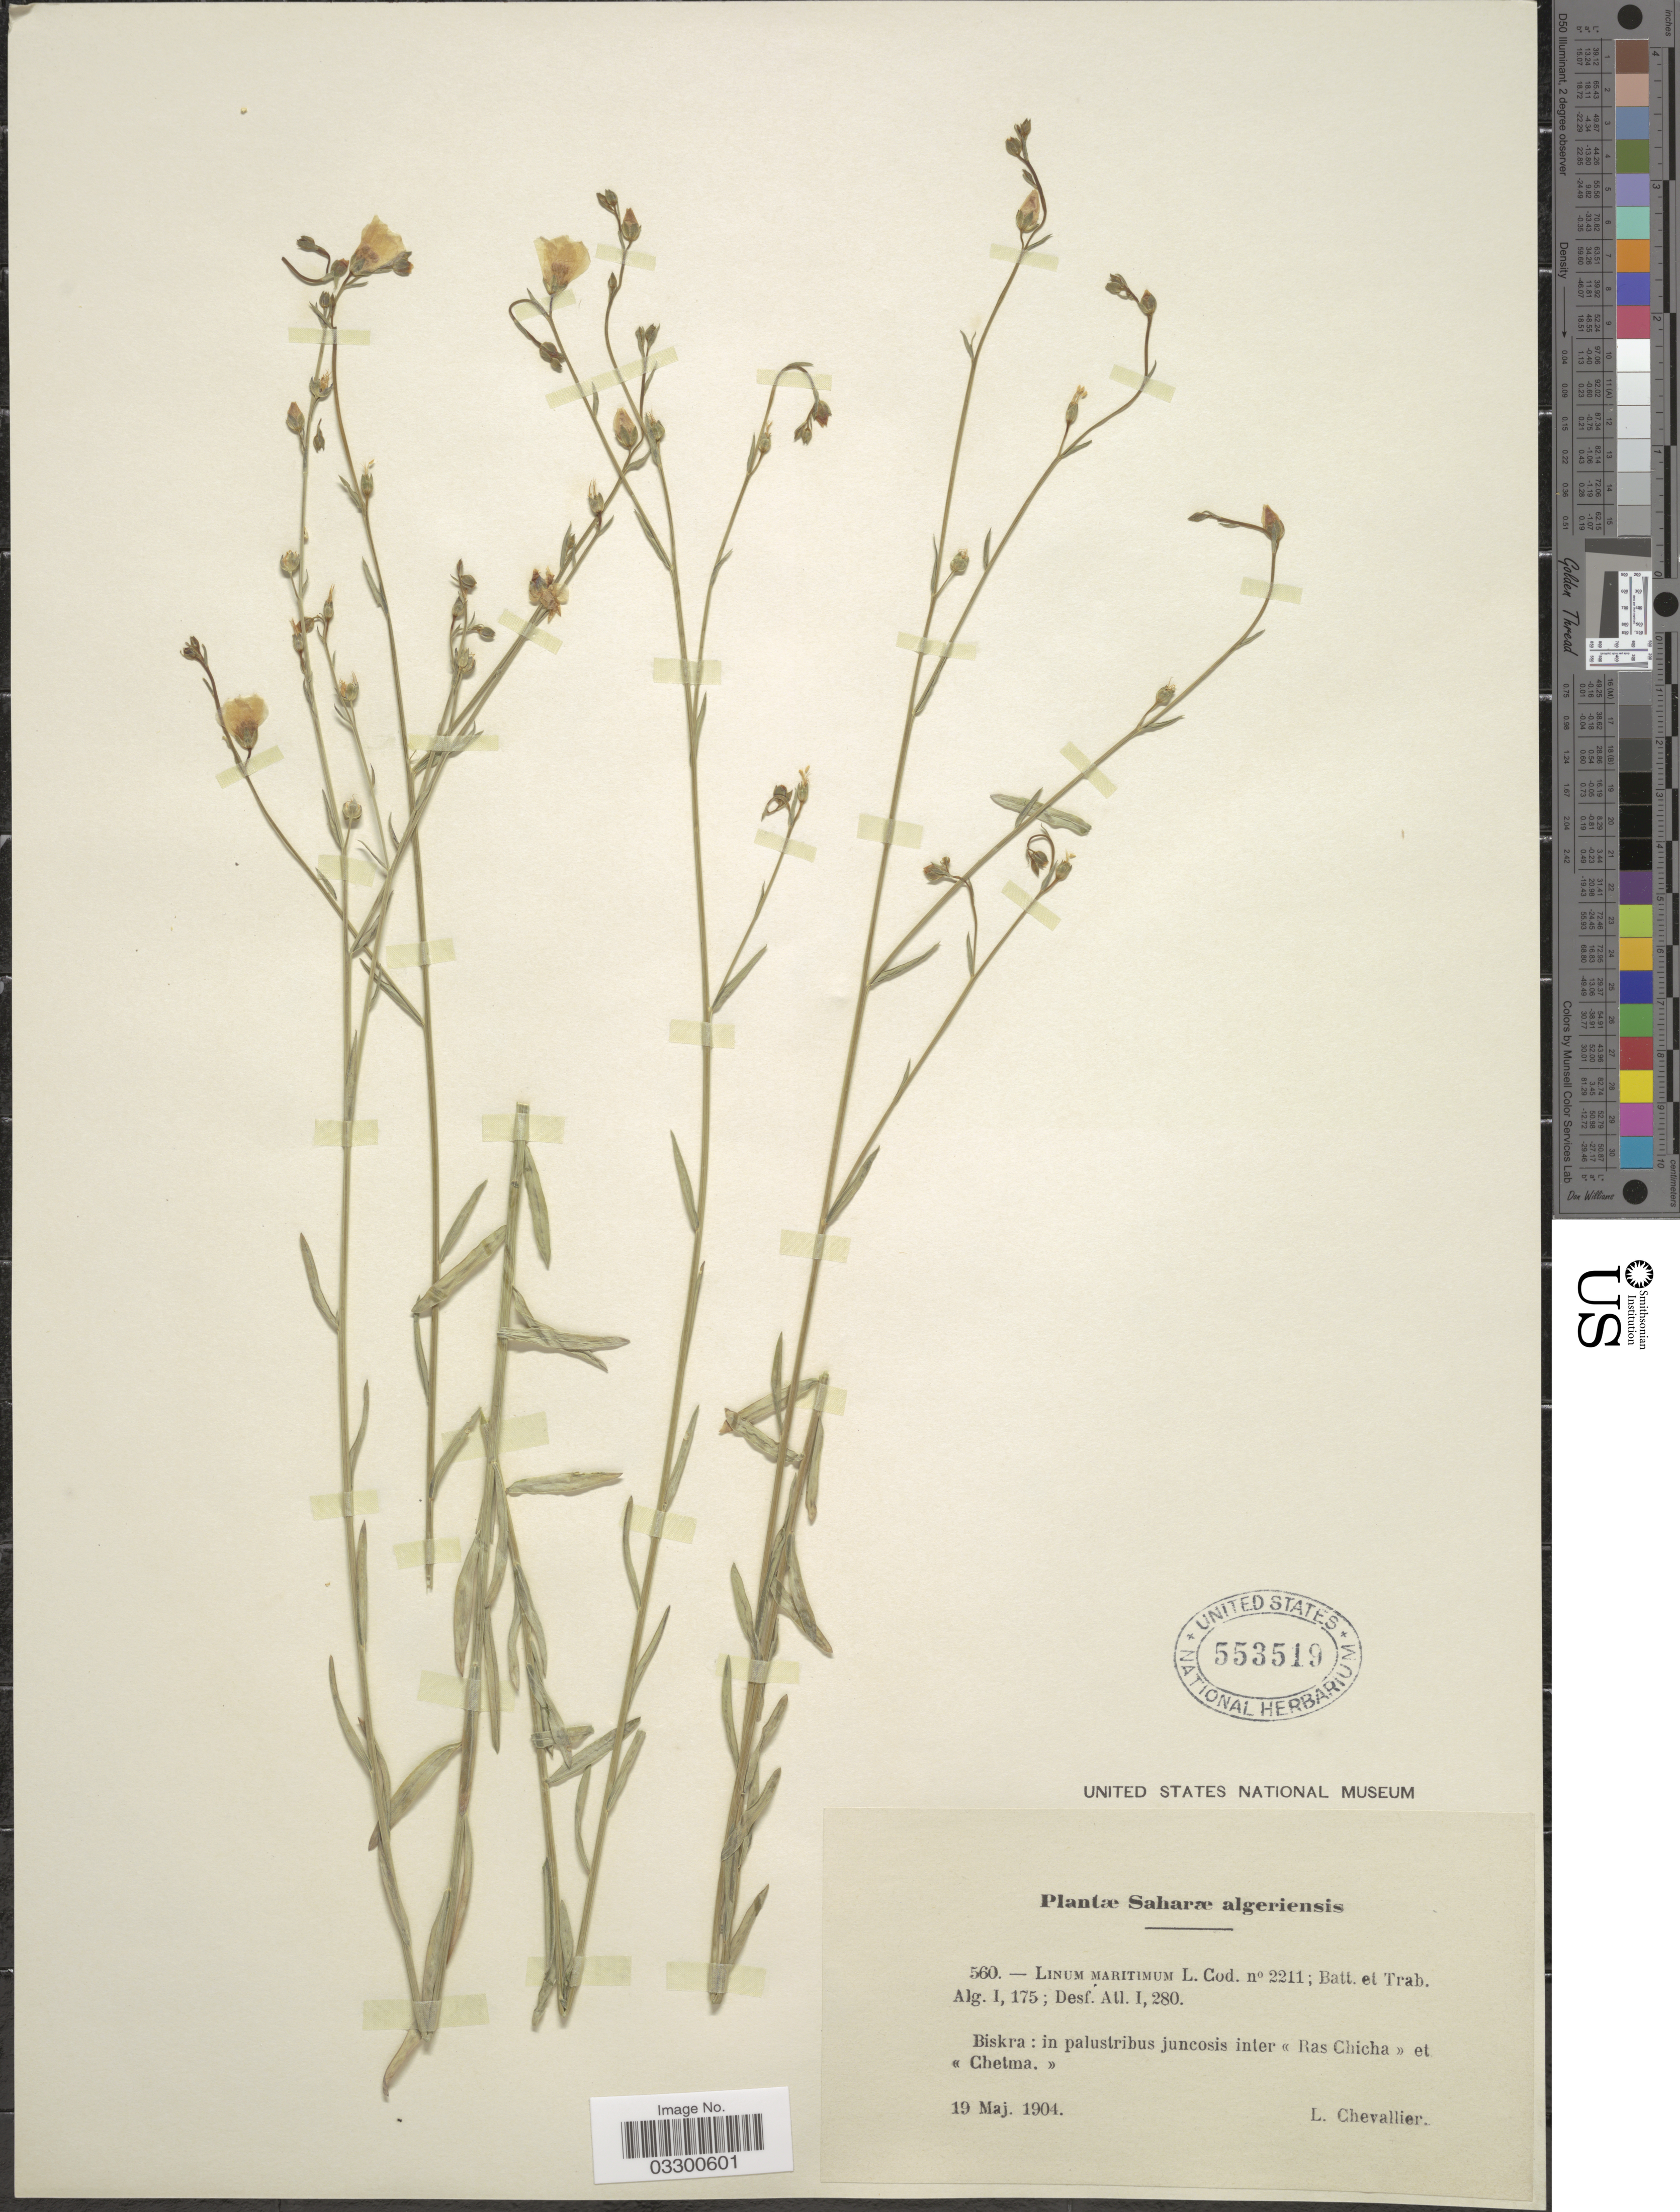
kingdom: Plantae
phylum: Tracheophyta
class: Magnoliopsida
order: Malpighiales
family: Linaceae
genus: Linum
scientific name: Linum maritimum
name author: L.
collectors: L. Chevallier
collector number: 560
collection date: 1904-05-19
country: Algeria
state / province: Biskra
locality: Saharæ algeriensis. Inter «Ras Chicha» et «Chetma».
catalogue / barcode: US 553519